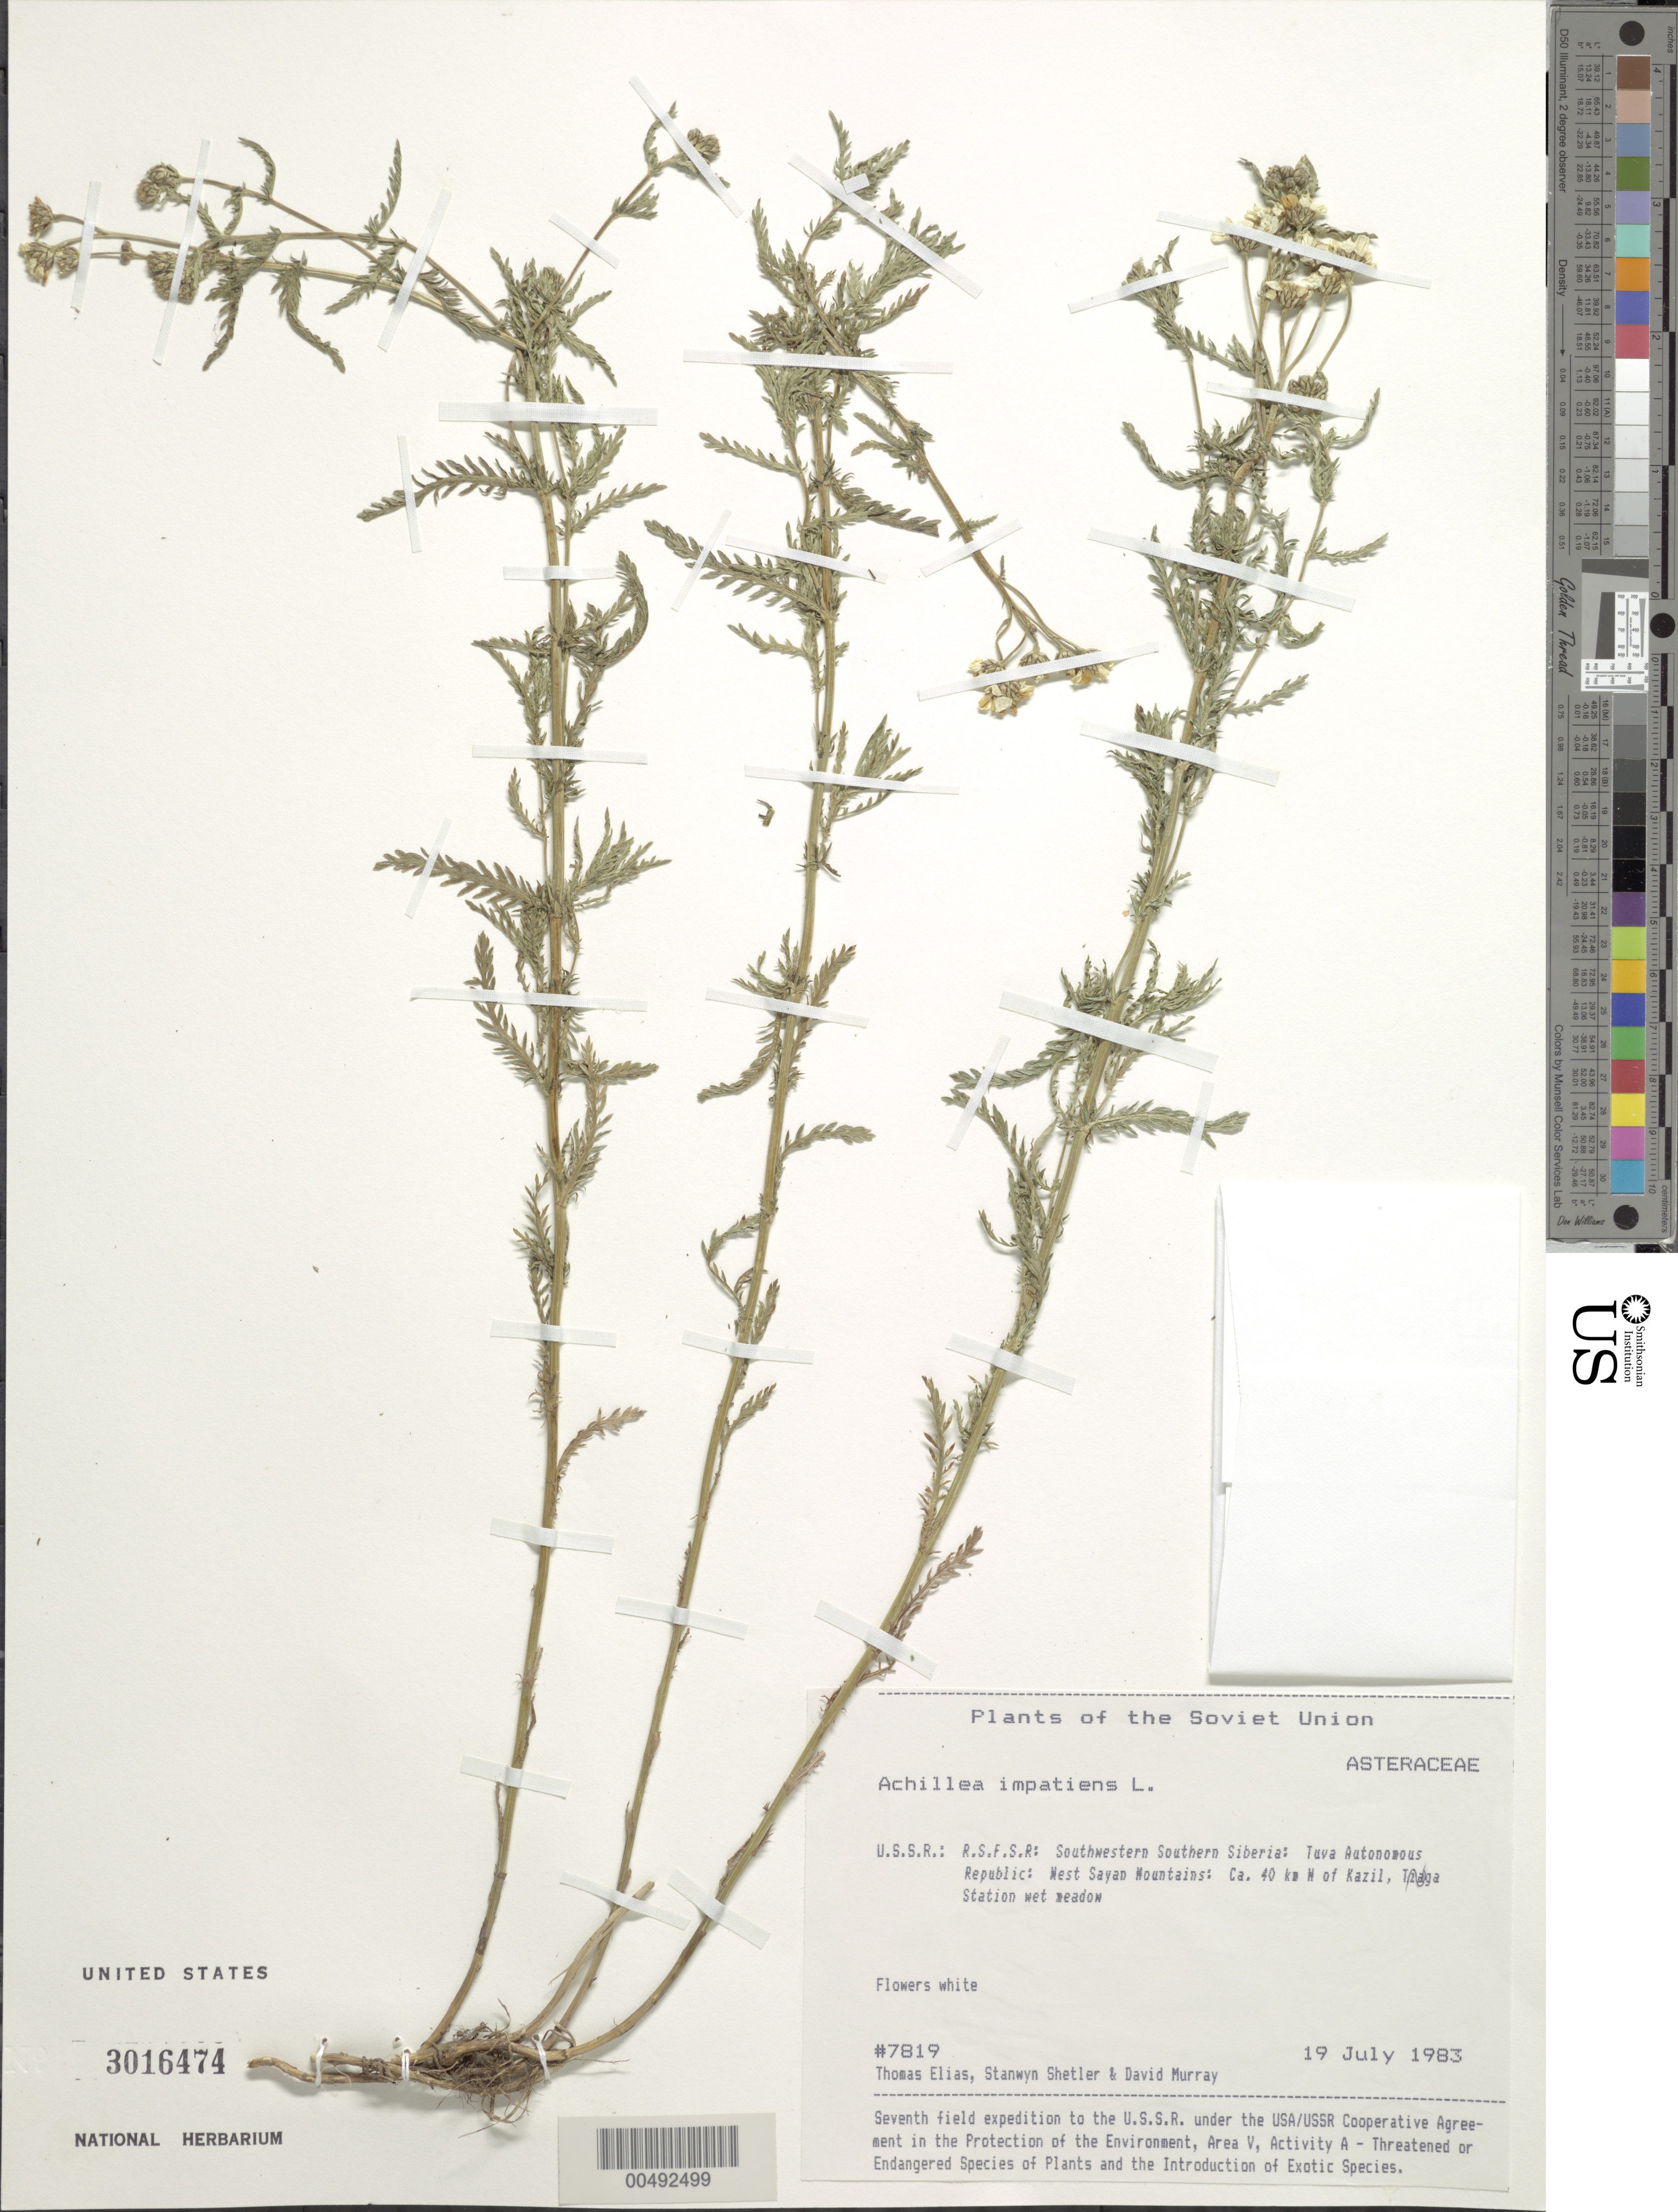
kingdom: Plantae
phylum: Tracheophyta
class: Magnoliopsida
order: Asterales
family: Asteraceae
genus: Achillea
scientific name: Achillea impatiens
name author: L.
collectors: T. Elias, S. Shetler & D. F. Murray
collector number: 7819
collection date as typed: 19 Jul 1983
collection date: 1983-07-19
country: Russian Federation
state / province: Tuva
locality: West Sayan Mountains, ca. 40 km N of Kazil [Kyzyl], Taiga Station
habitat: wet meadow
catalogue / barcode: US 3016474